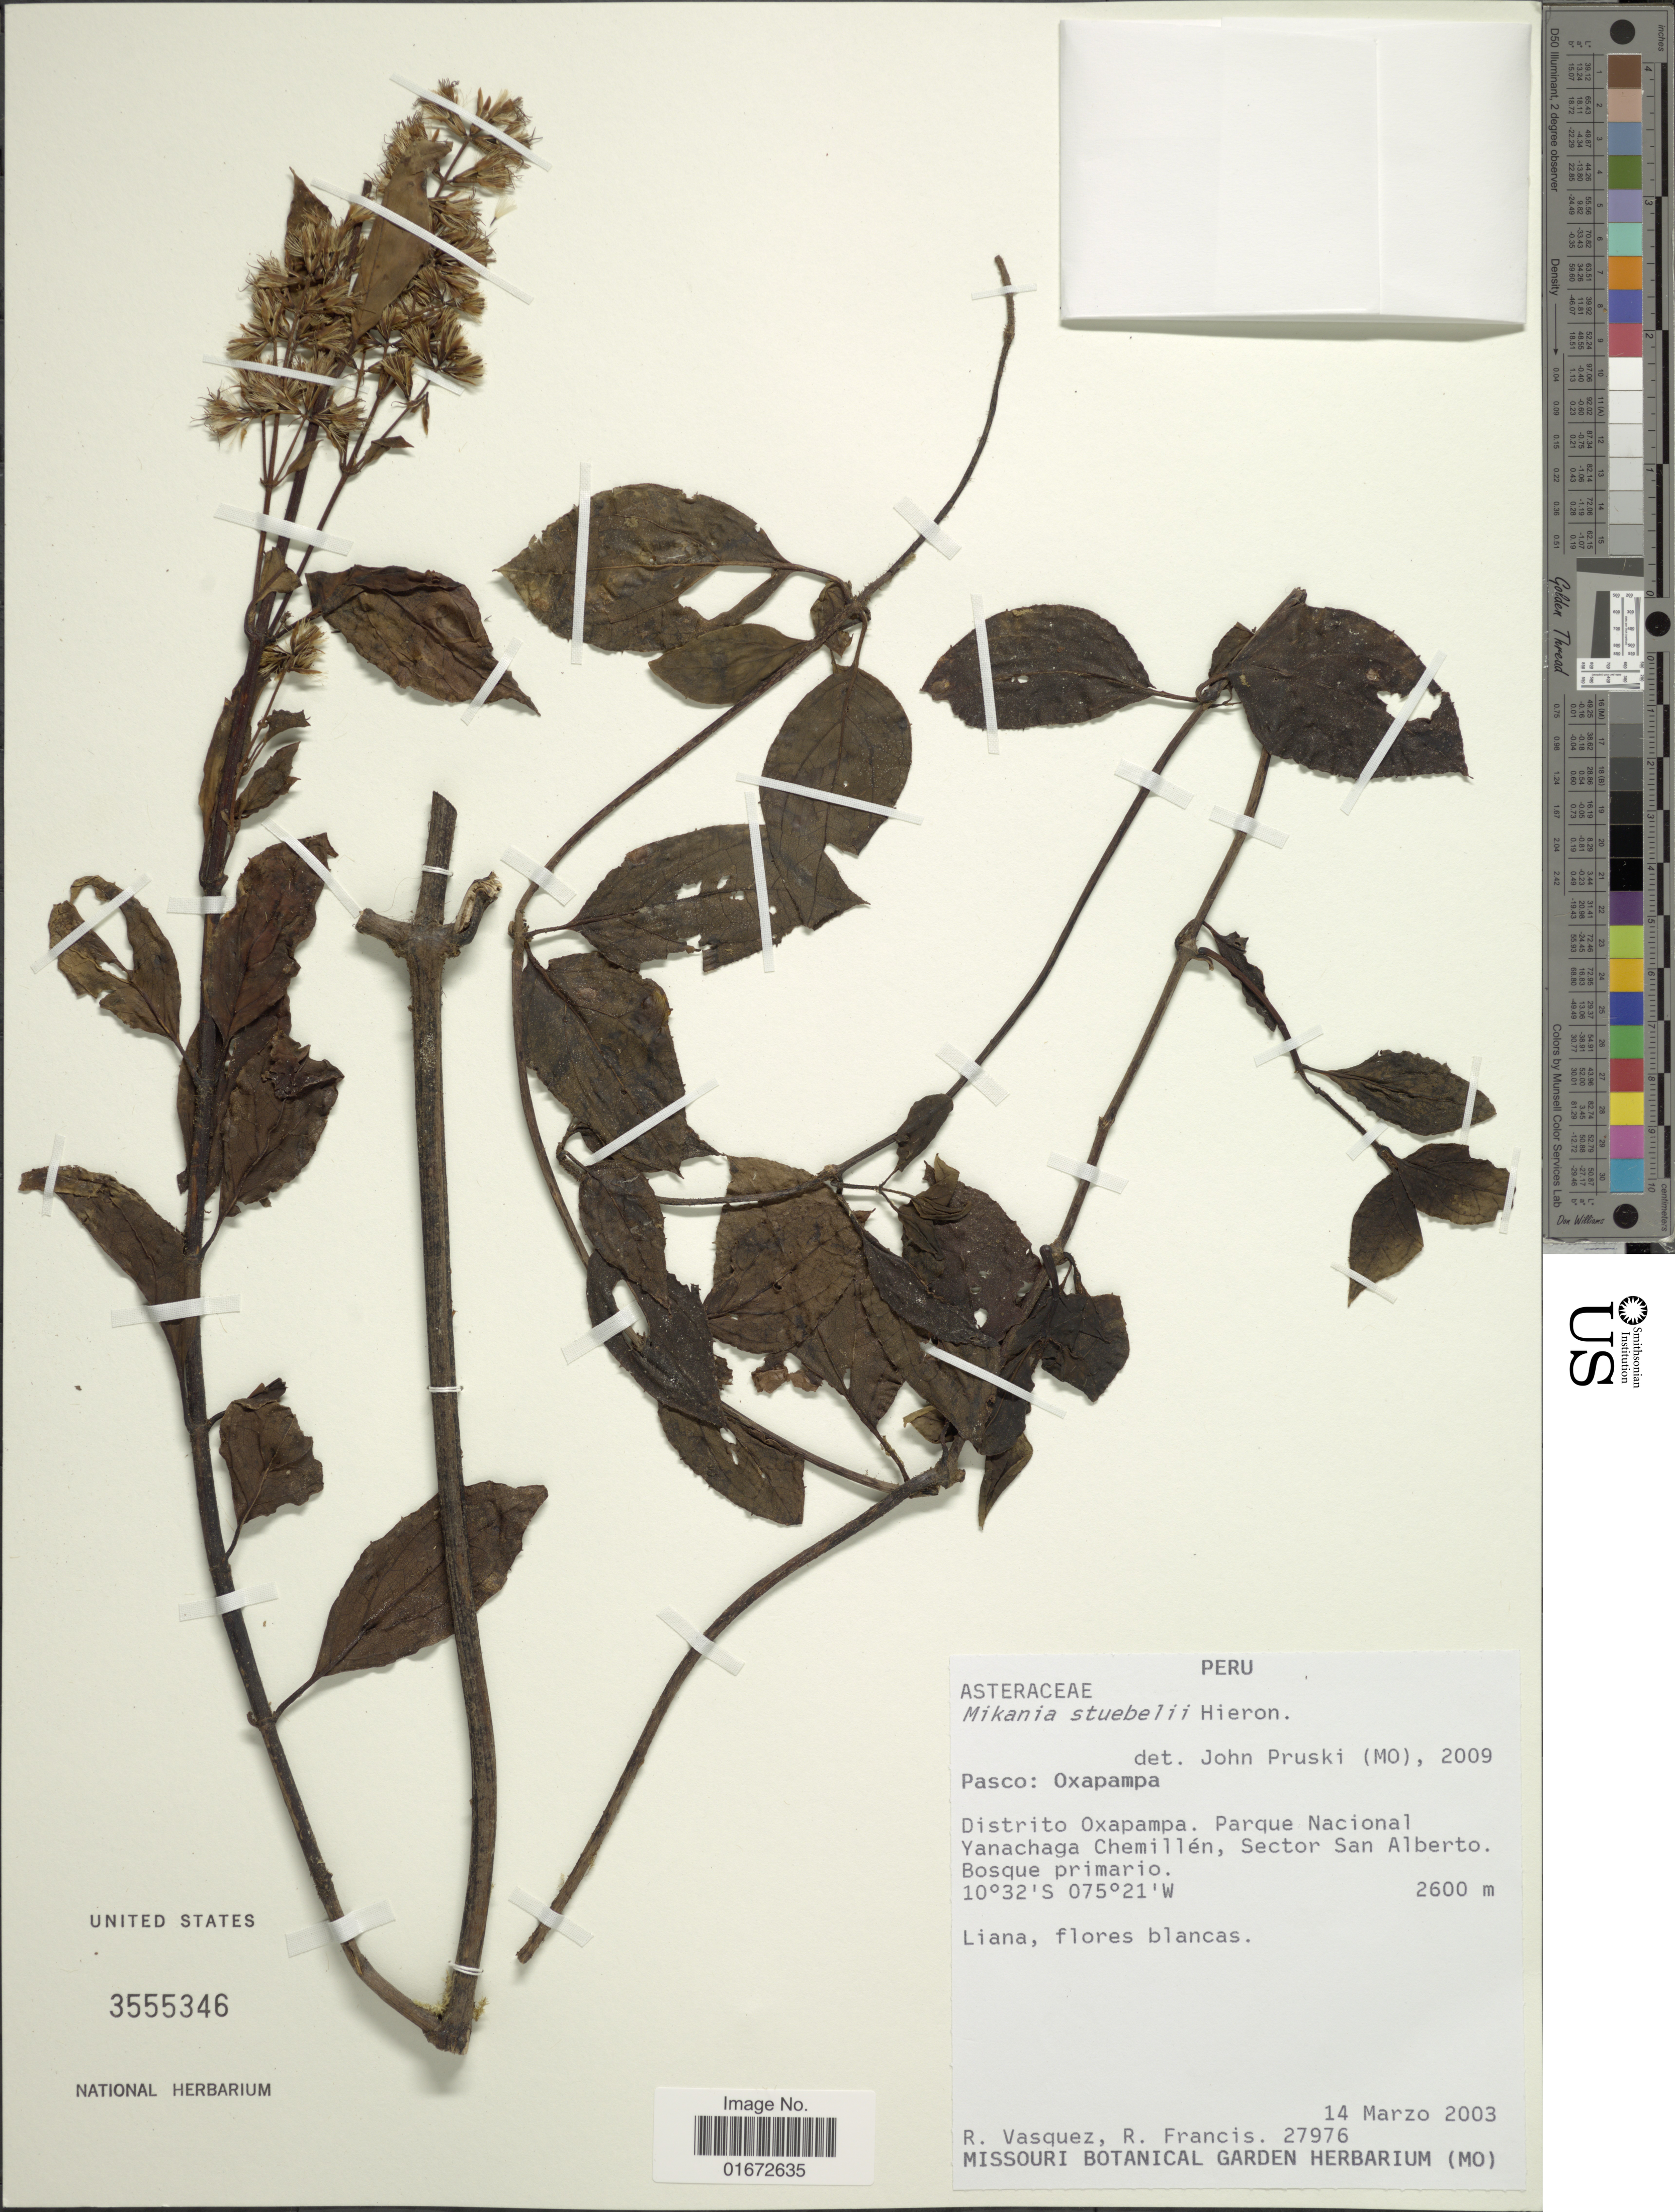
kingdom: Plantae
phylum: Tracheophyta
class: Magnoliopsida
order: Asterales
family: Asteraceae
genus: Mikania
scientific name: Mikania stuebelii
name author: Hieron.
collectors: R. Vasquez & R. Francis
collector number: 27976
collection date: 2003-03-14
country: Peru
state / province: Pasco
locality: Pasco: Oxapampa. Distrito Oxapampa. Parque Nacional Yanachaga Chemillén, Sector San Alberto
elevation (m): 2600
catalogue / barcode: US 3555346